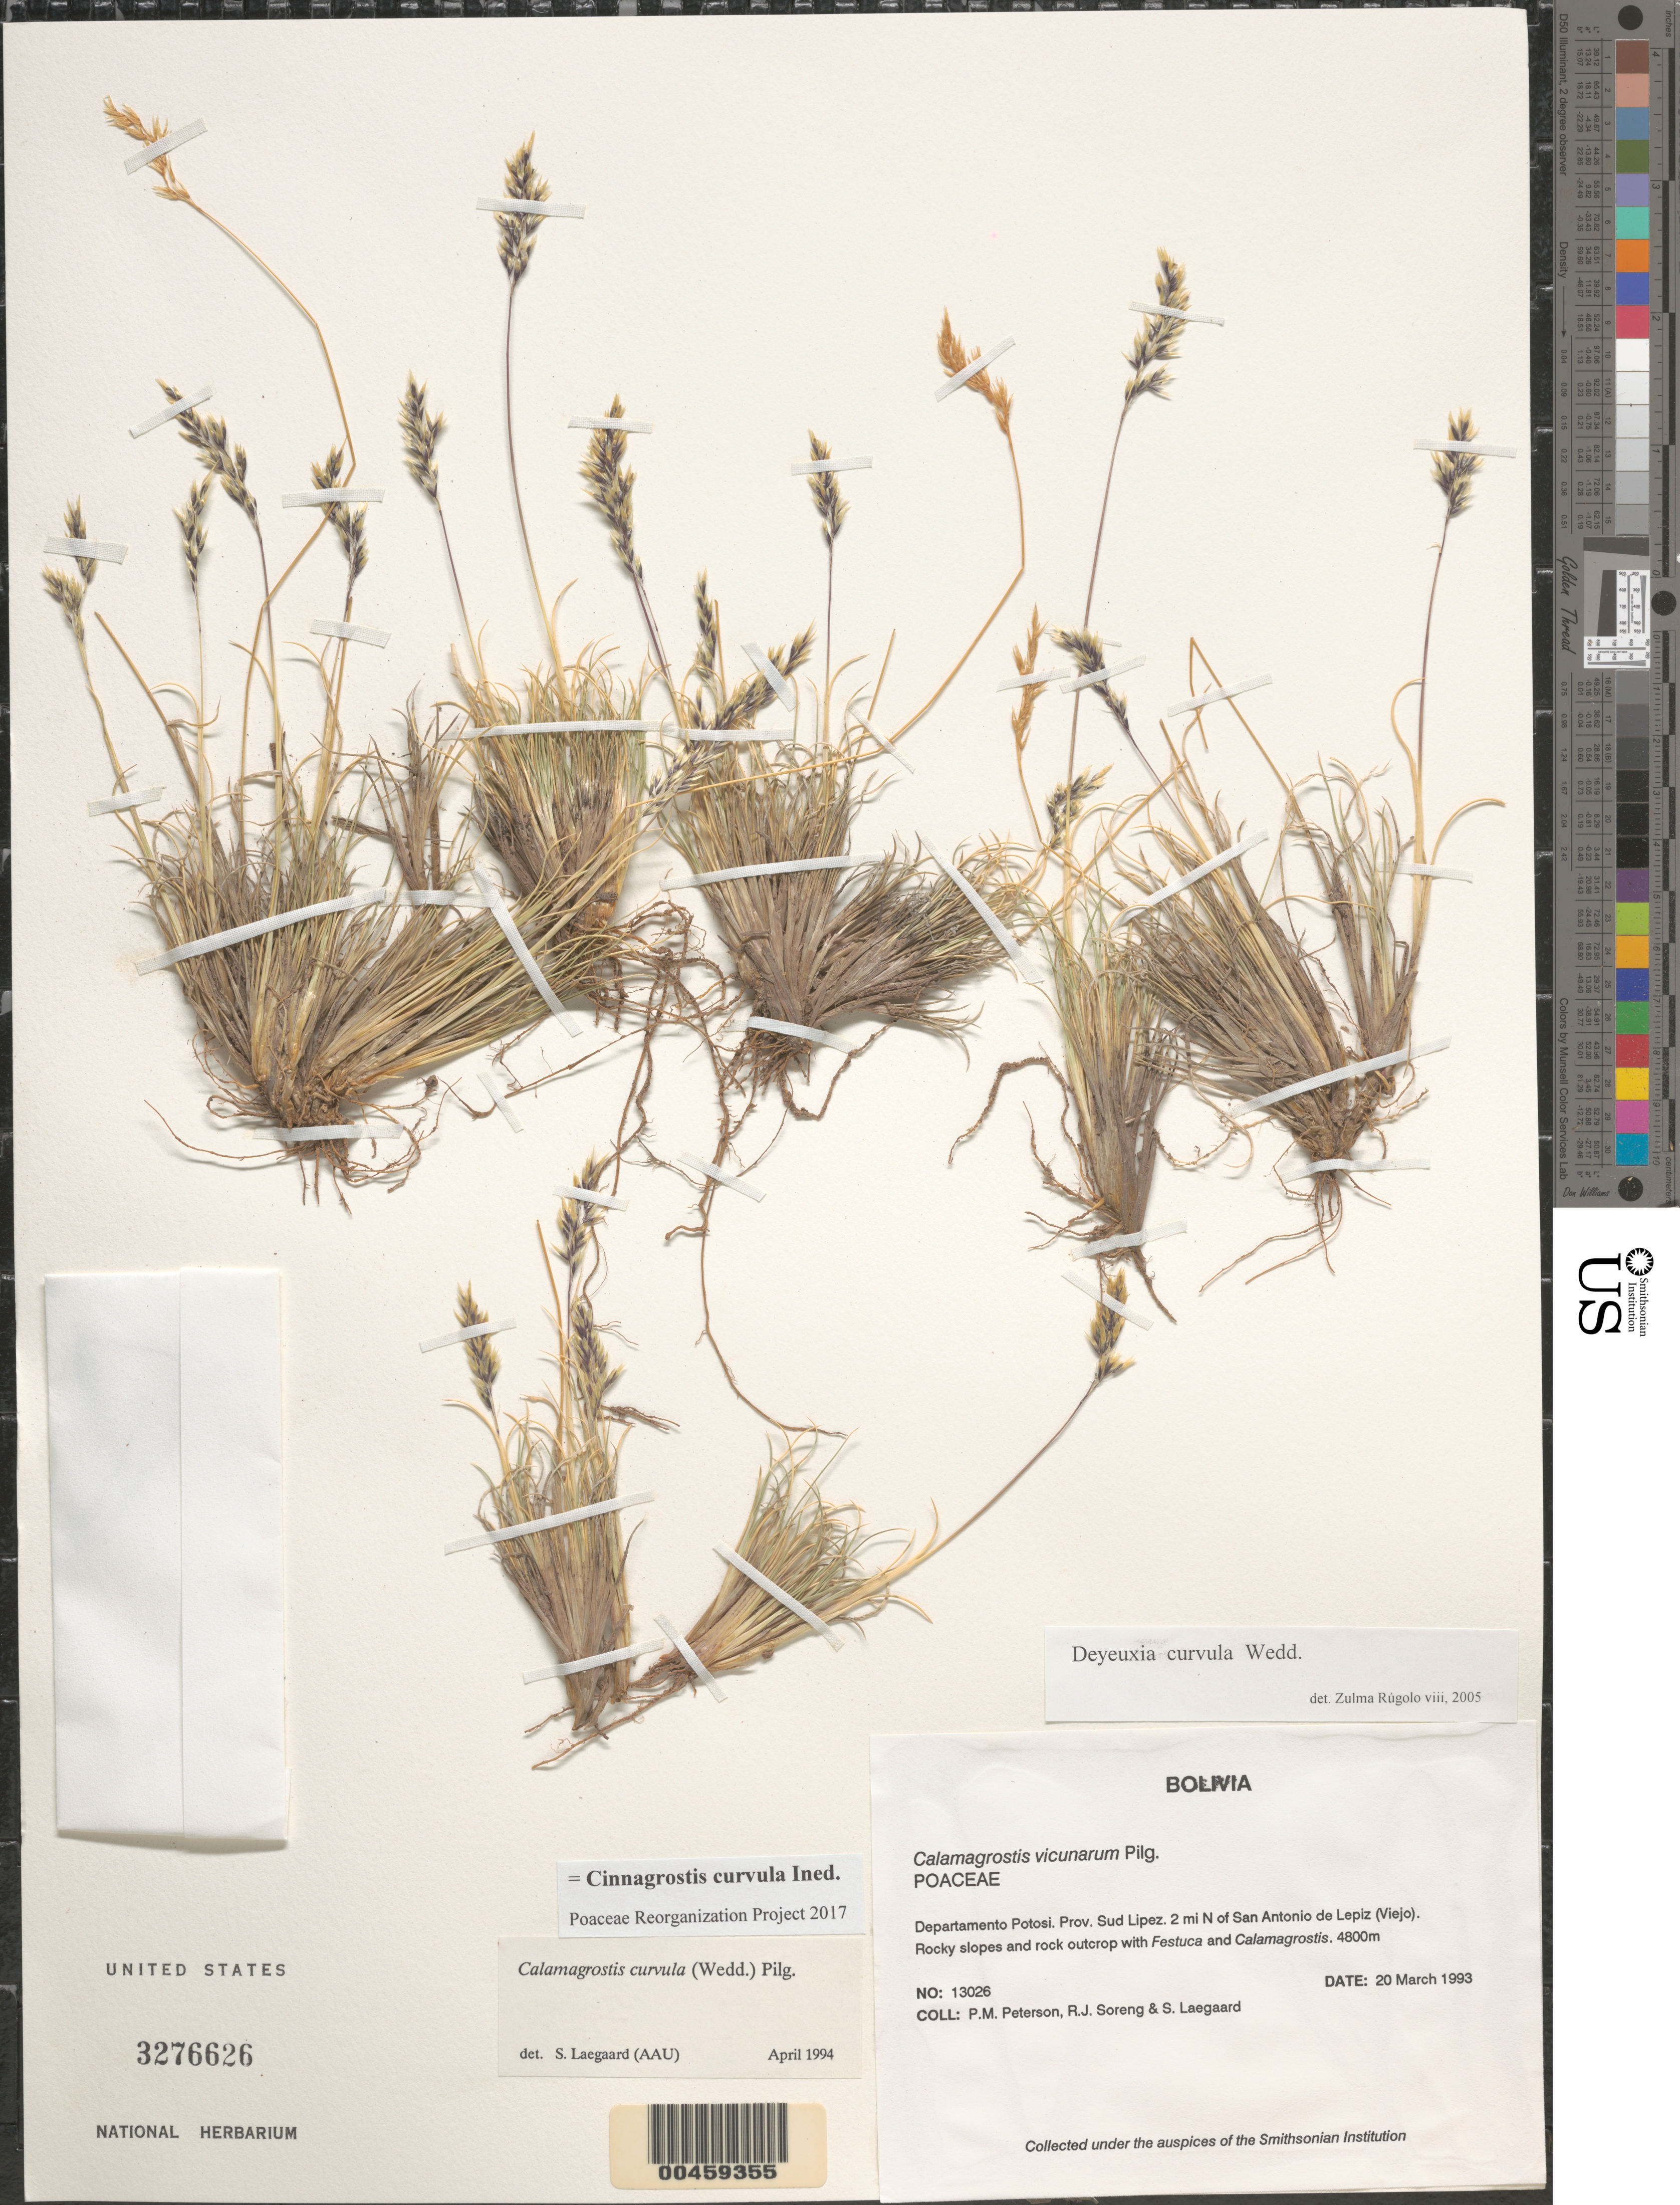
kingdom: Plantae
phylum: Tracheophyta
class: Liliopsida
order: Poales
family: Poaceae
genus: Cinnagrostis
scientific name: Cinnagrostis curvula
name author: (Wedd.) P.M. Peterson et al.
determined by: Poaceae Reorganization Project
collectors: P. M. Peterson, R. J. Soreng & S. Lægaard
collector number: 13026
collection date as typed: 20 Mar 1993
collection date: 1993-03-20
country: Bolivia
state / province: Potosí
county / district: Sud Lípez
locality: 2 mi N of San Antonia de Lepiz (Viejo).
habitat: Rocky slopes and rock outcrop with Festuca and Calamagrostis.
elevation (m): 4800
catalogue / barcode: US 3276626